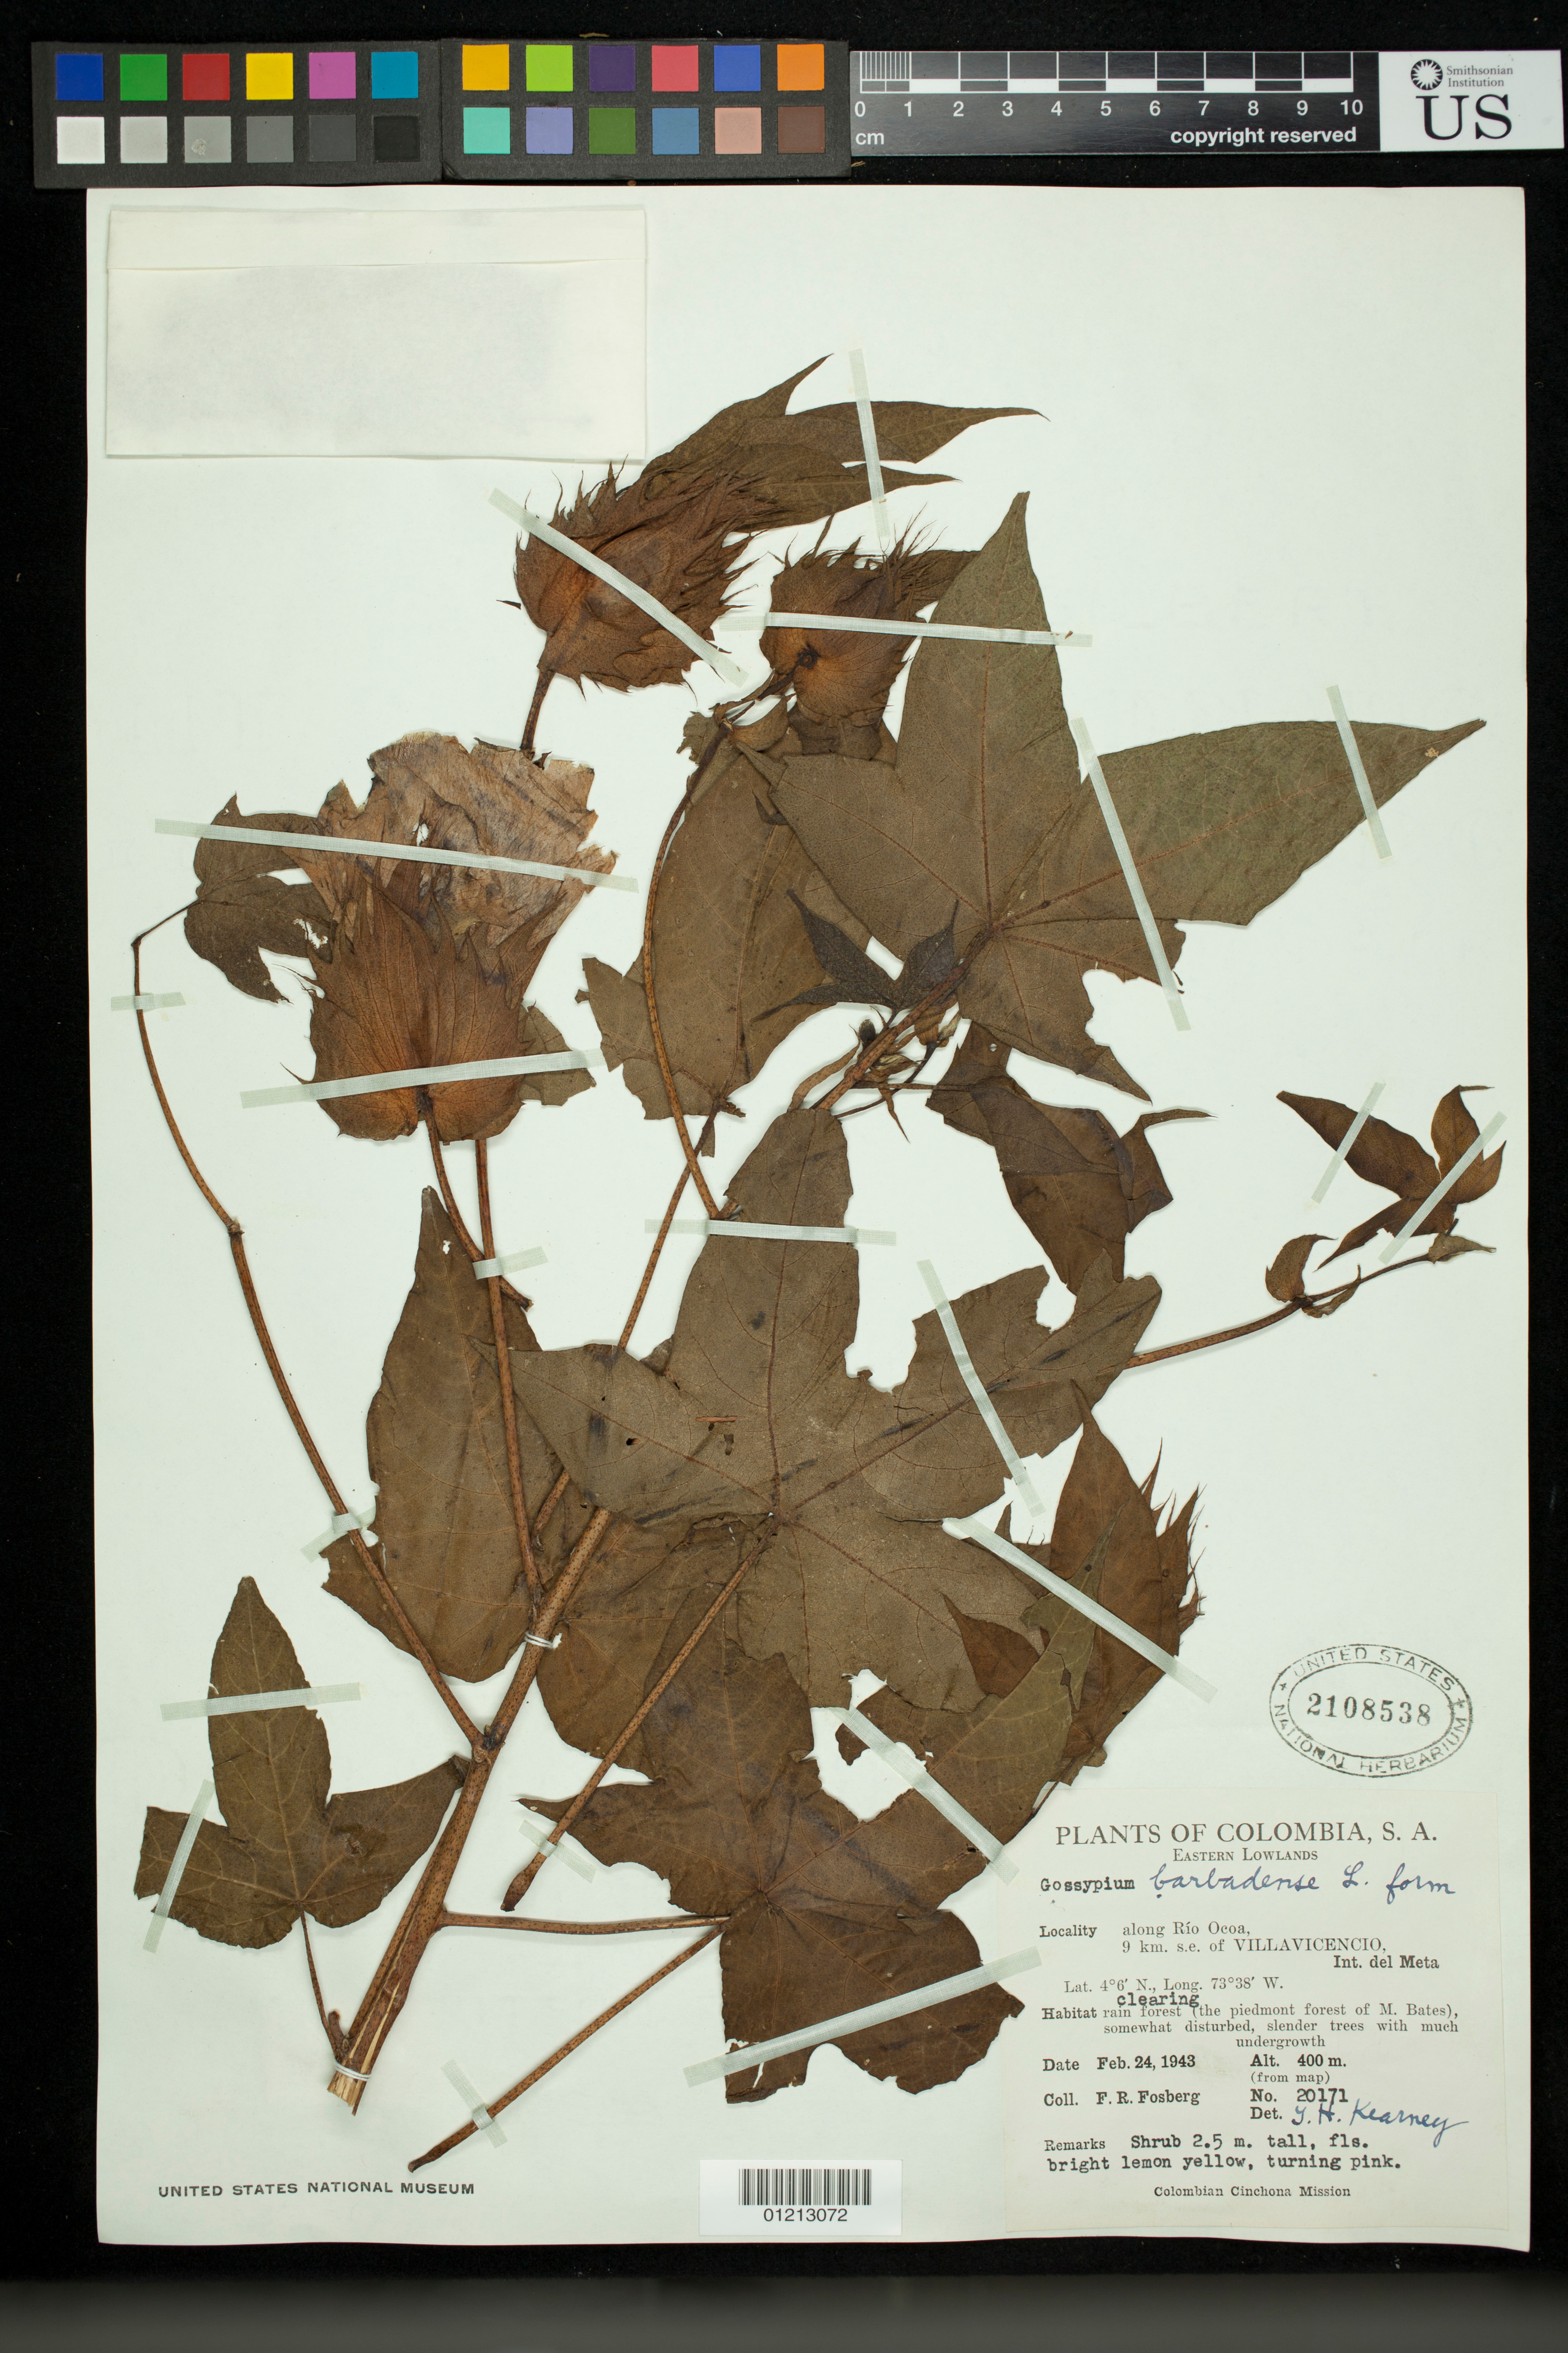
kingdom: Plantae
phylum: Tracheophyta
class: Magnoliopsida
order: Malvales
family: Malvaceae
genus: Gossypium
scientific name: Gossypium peruvianum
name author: Cav.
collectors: F. R. Fosberg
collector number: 20171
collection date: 1943-02-24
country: Colombia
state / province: Meta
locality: Along Rio Ocoa, 9 km s.e. of Villavicencio.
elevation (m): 400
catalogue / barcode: US 2108538